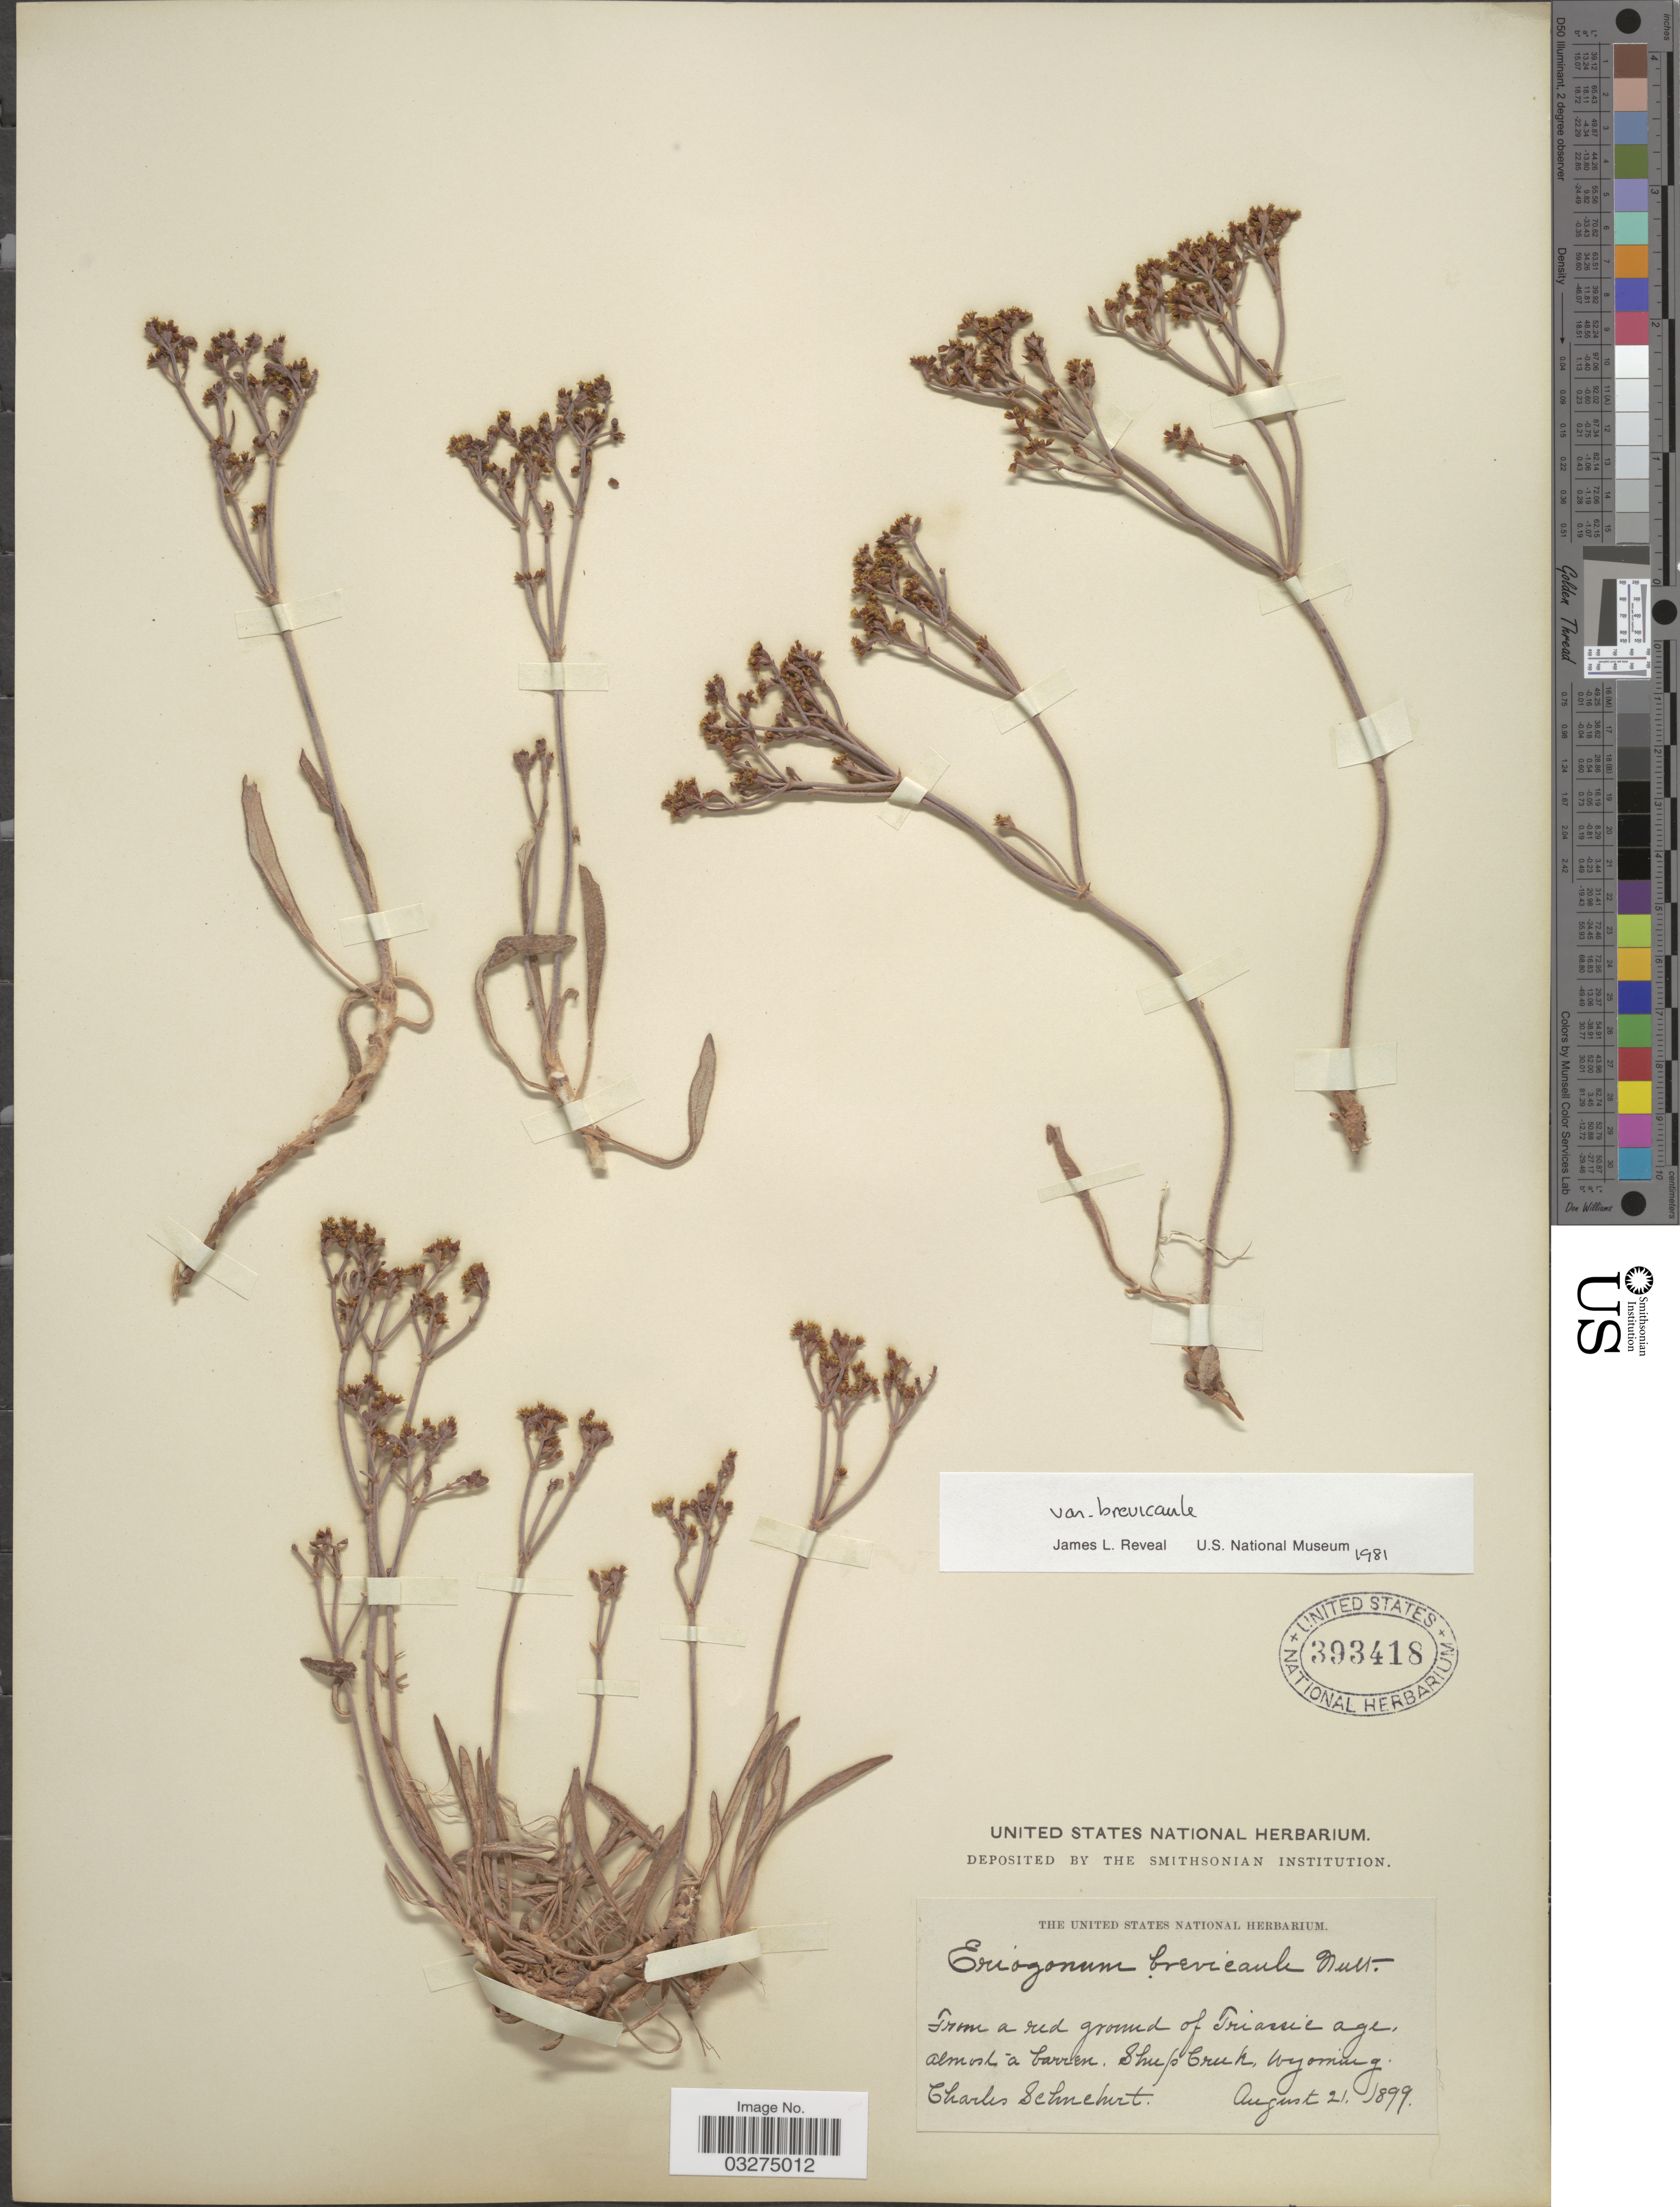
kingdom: Plantae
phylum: Tracheophyta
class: Magnoliopsida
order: Caryophyllales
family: Polygonaceae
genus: Eriogonum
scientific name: Eriogonum brevicaule var. brevicaule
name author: Nutt.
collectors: C. Schuchert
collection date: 1899-08-21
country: United States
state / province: Wyoming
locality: Sheep Creek.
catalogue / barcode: US 393418